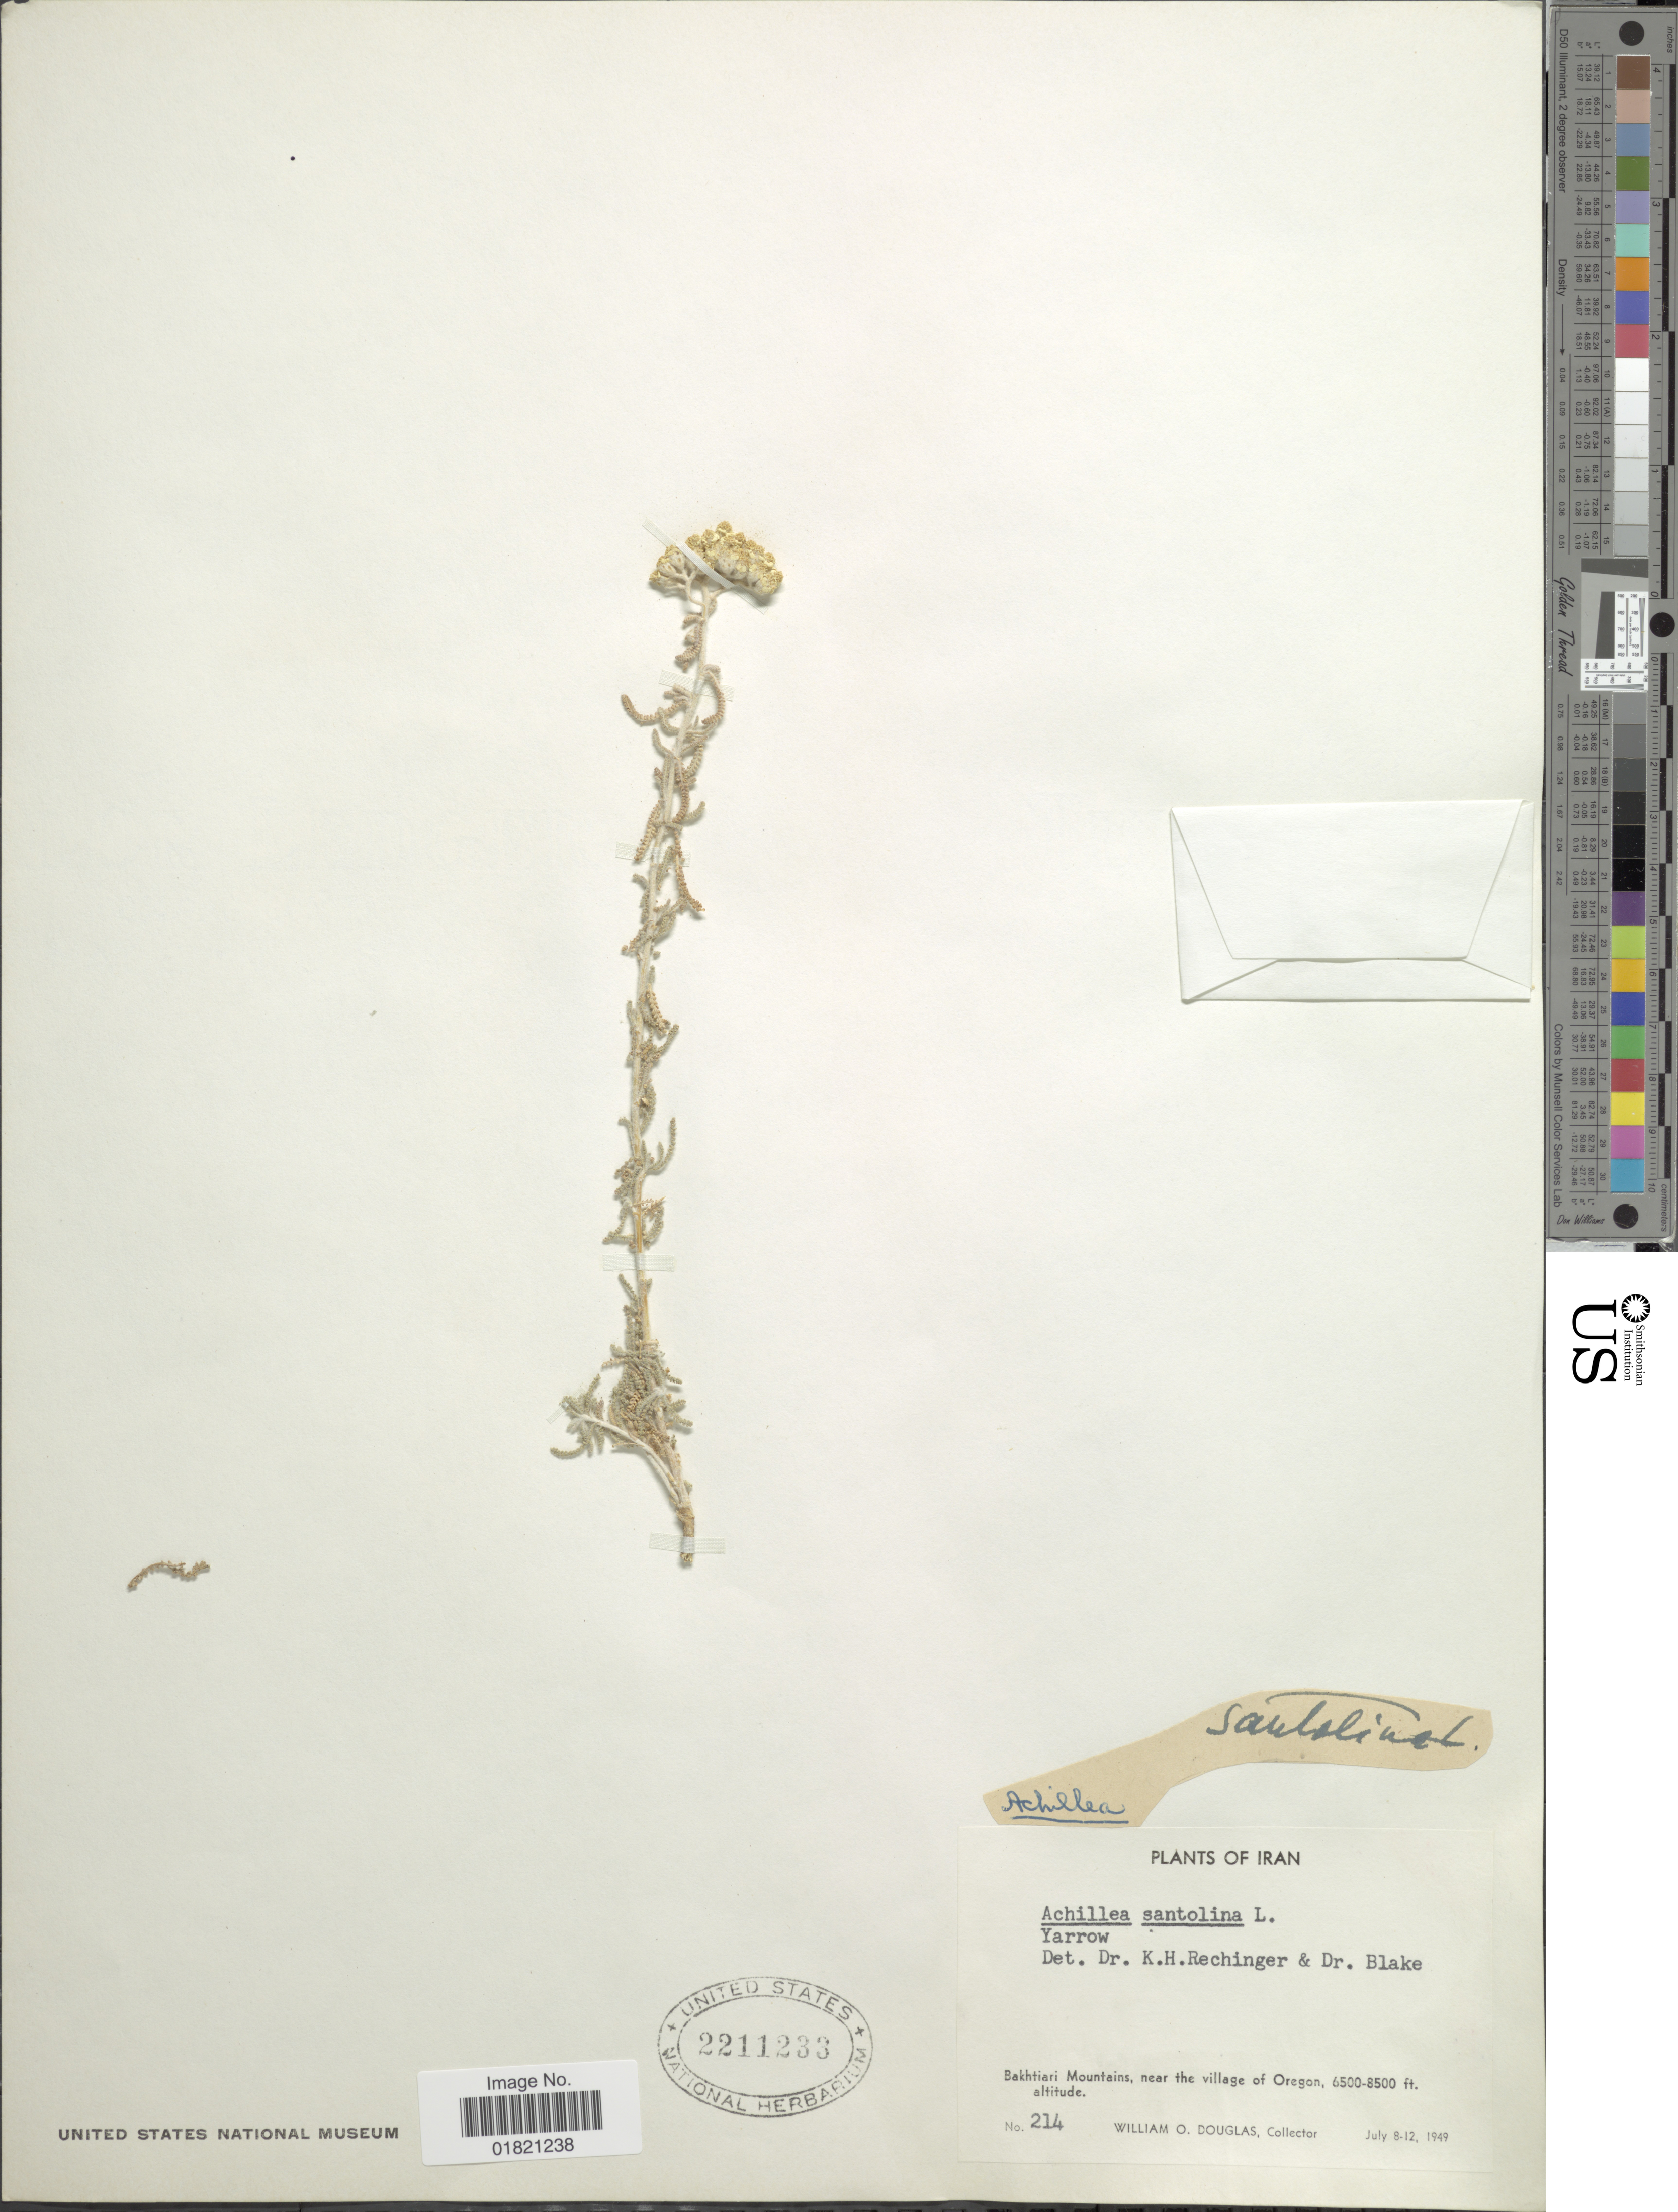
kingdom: Plantae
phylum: Tracheophyta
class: Magnoliopsida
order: Asterales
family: Asteraceae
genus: Achillea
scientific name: Achillea santolina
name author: L.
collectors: W. Douglas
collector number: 214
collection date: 1949-07-08/1949-07-12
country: Iran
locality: Bakhtiari Mountains, near the village of Oregon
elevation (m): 1981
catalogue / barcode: US 2211233